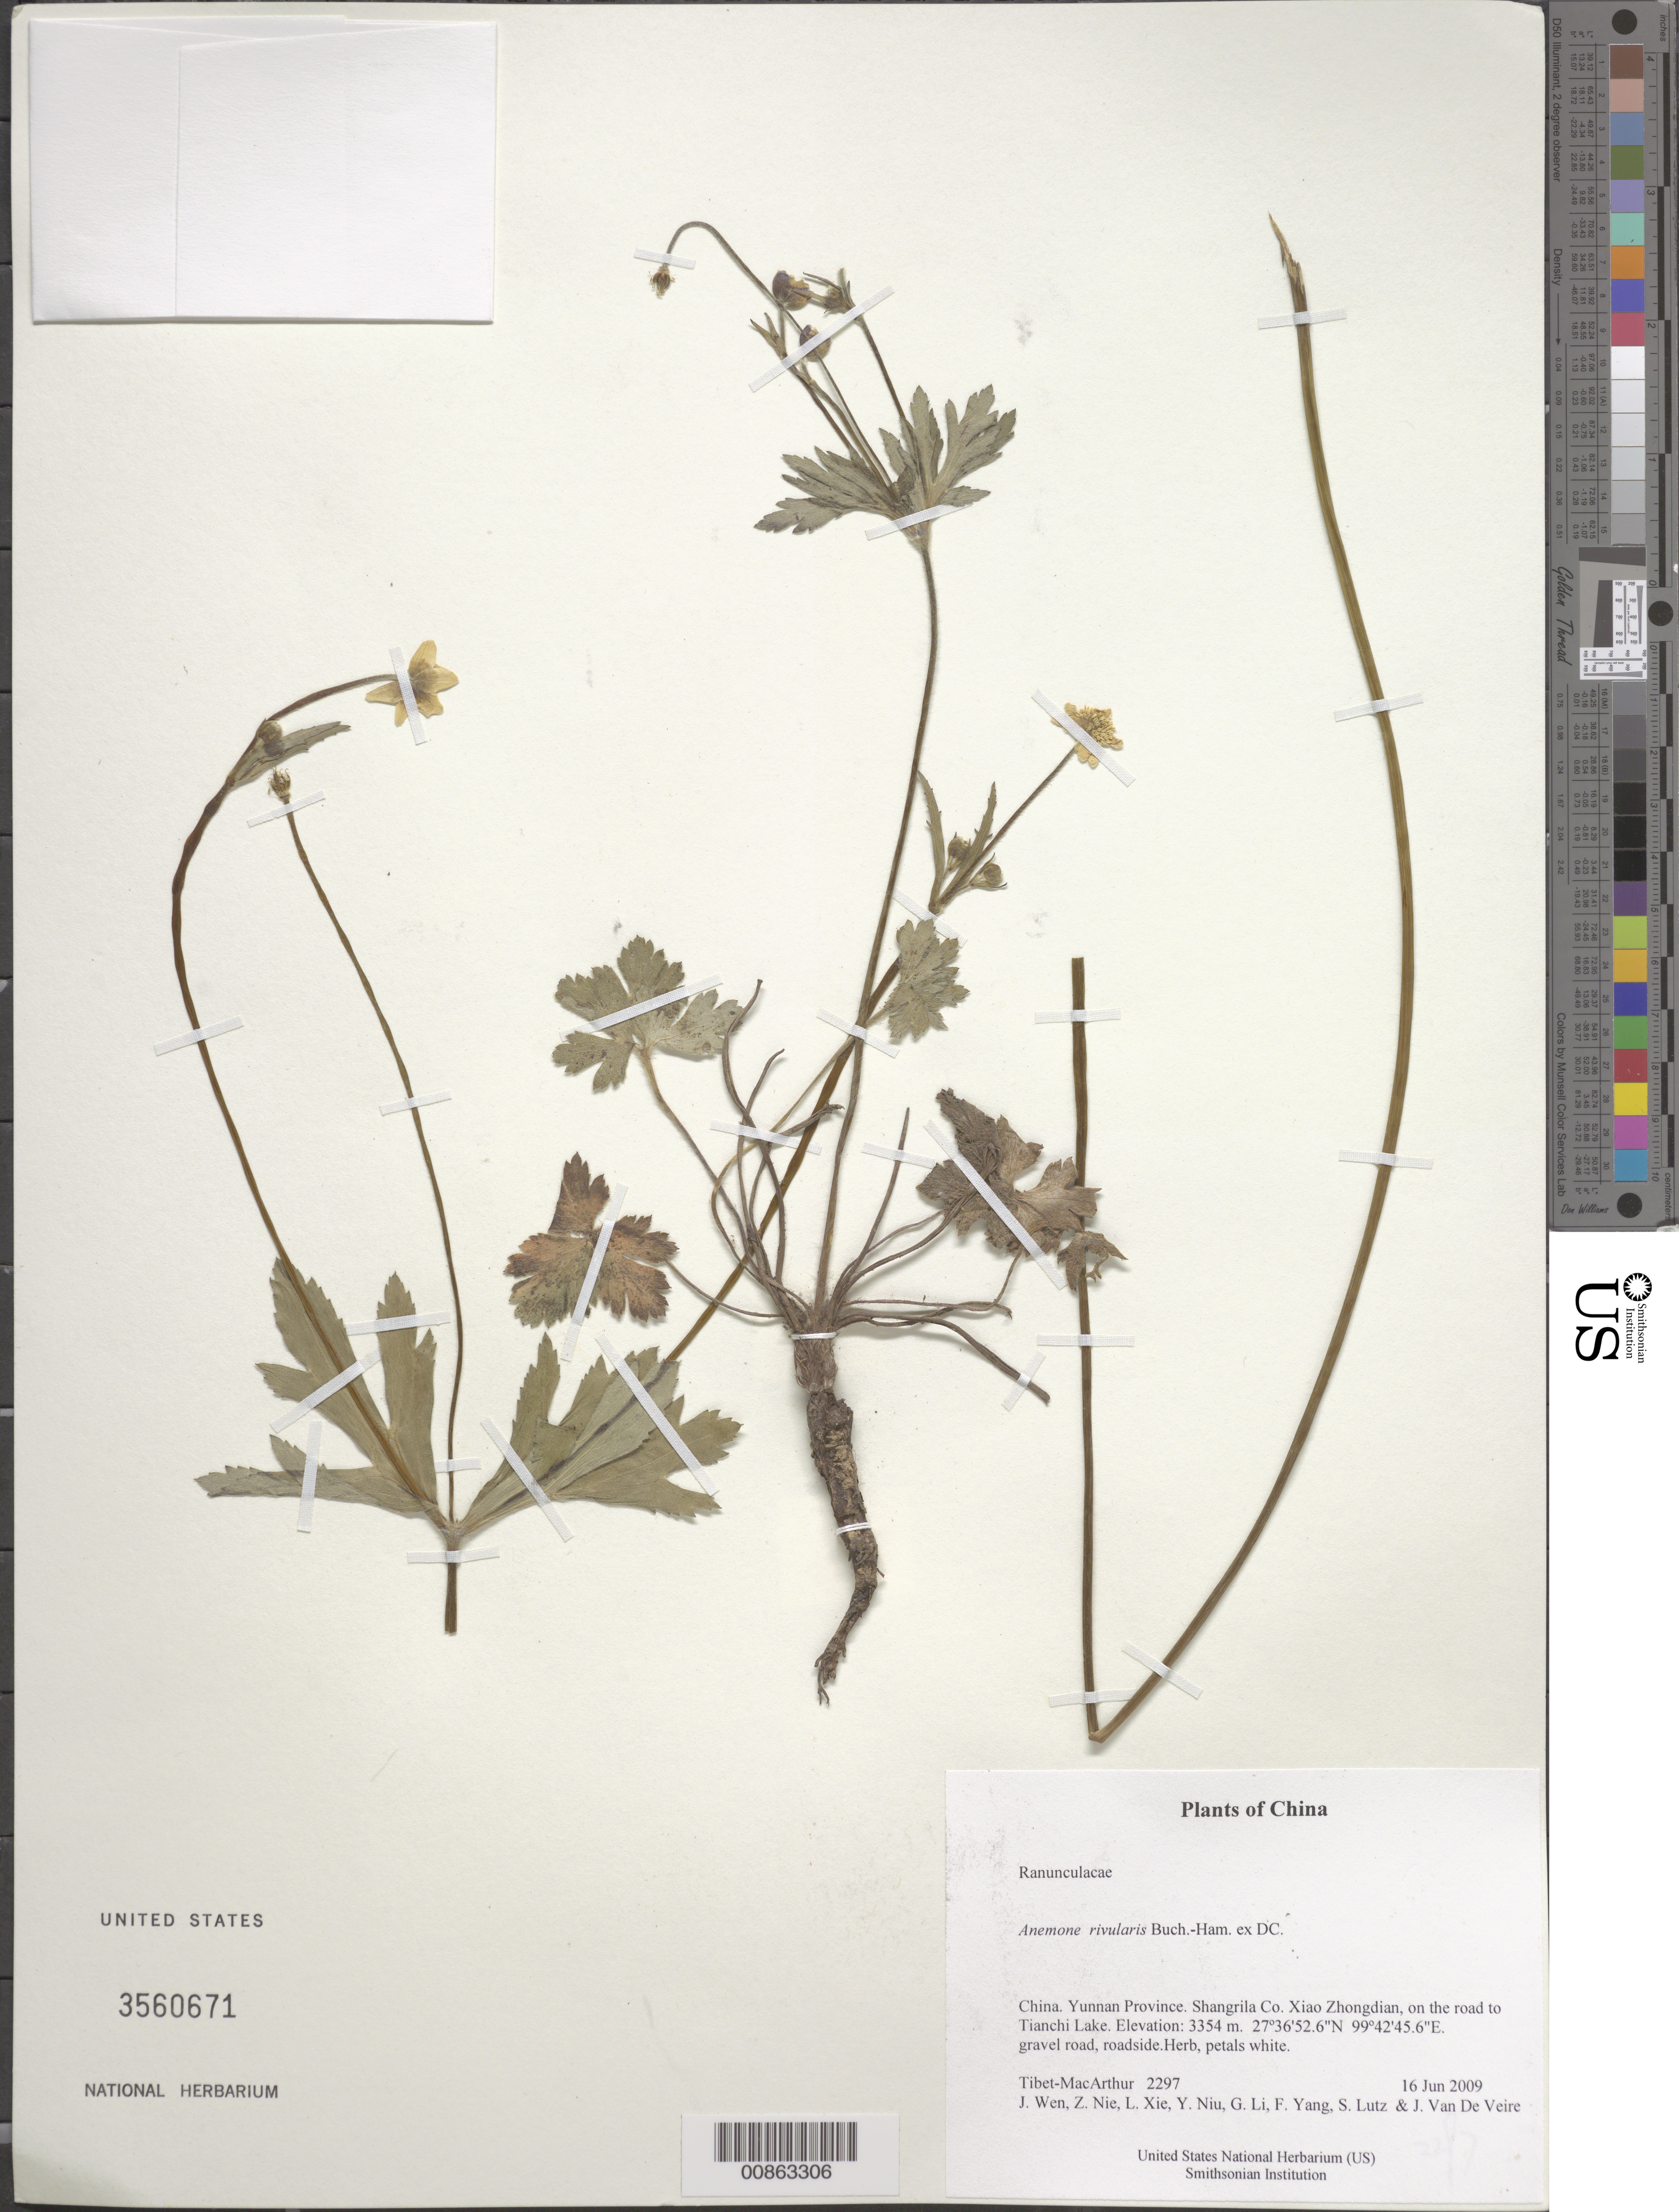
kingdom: Plantae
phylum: Tracheophyta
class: Magnoliopsida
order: Ranunculales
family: Ranunculaceae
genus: Anemone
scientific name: Anemone rivularis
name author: Buch.-Ham. ex DC.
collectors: Tibet-MacArthur, J. Wen, Z. Nie, L. Xie & et al.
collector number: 2297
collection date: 2009-06-16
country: China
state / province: Yunnan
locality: Shangrila Co. Xiao Zhongdian, on the road to Tianchi Lake.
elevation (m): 3354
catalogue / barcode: US 3560671